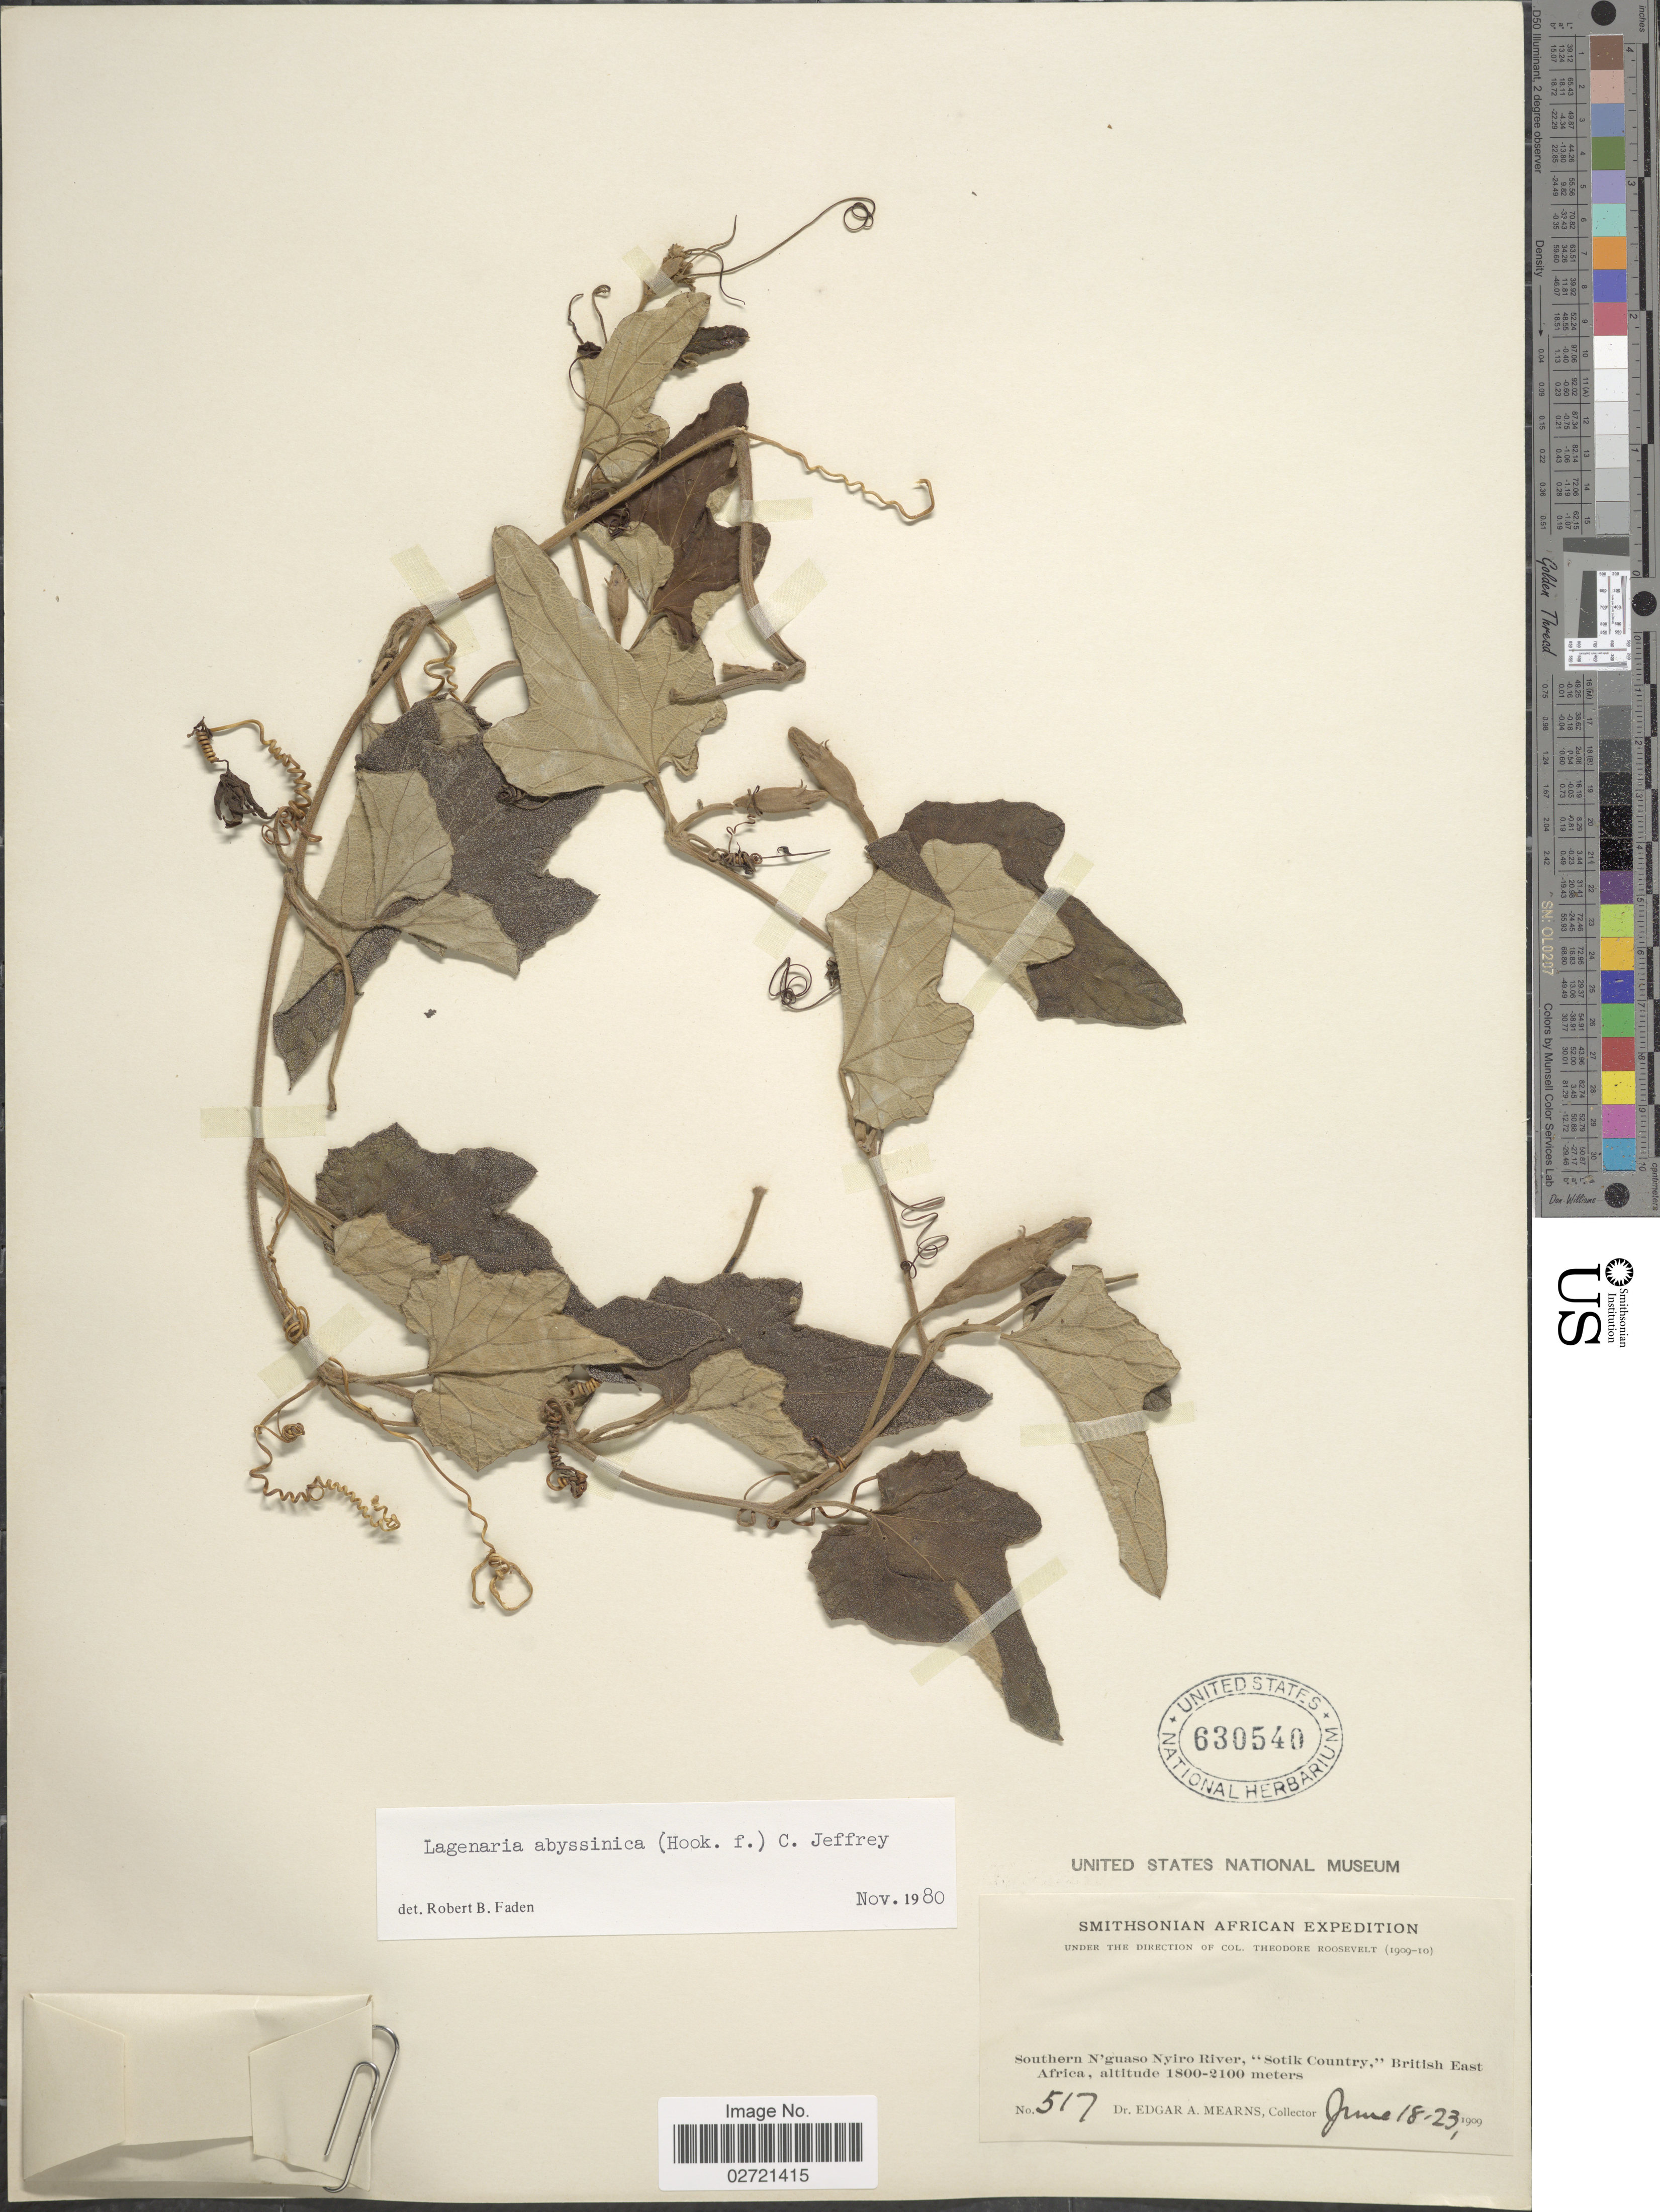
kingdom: Plantae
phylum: Tracheophyta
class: Magnoliopsida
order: Cucurbitales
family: Cucurbitaceae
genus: Lagenaria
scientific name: Lagenaria abyssinica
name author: (Hook. f.) C. Jeffrey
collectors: E. A. Mearns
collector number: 517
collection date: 1909-06-18/1909-06-23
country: Kenya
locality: Southern N'guaso Nyiro River Sotik Country, British East Africa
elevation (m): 1800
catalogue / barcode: US 630540